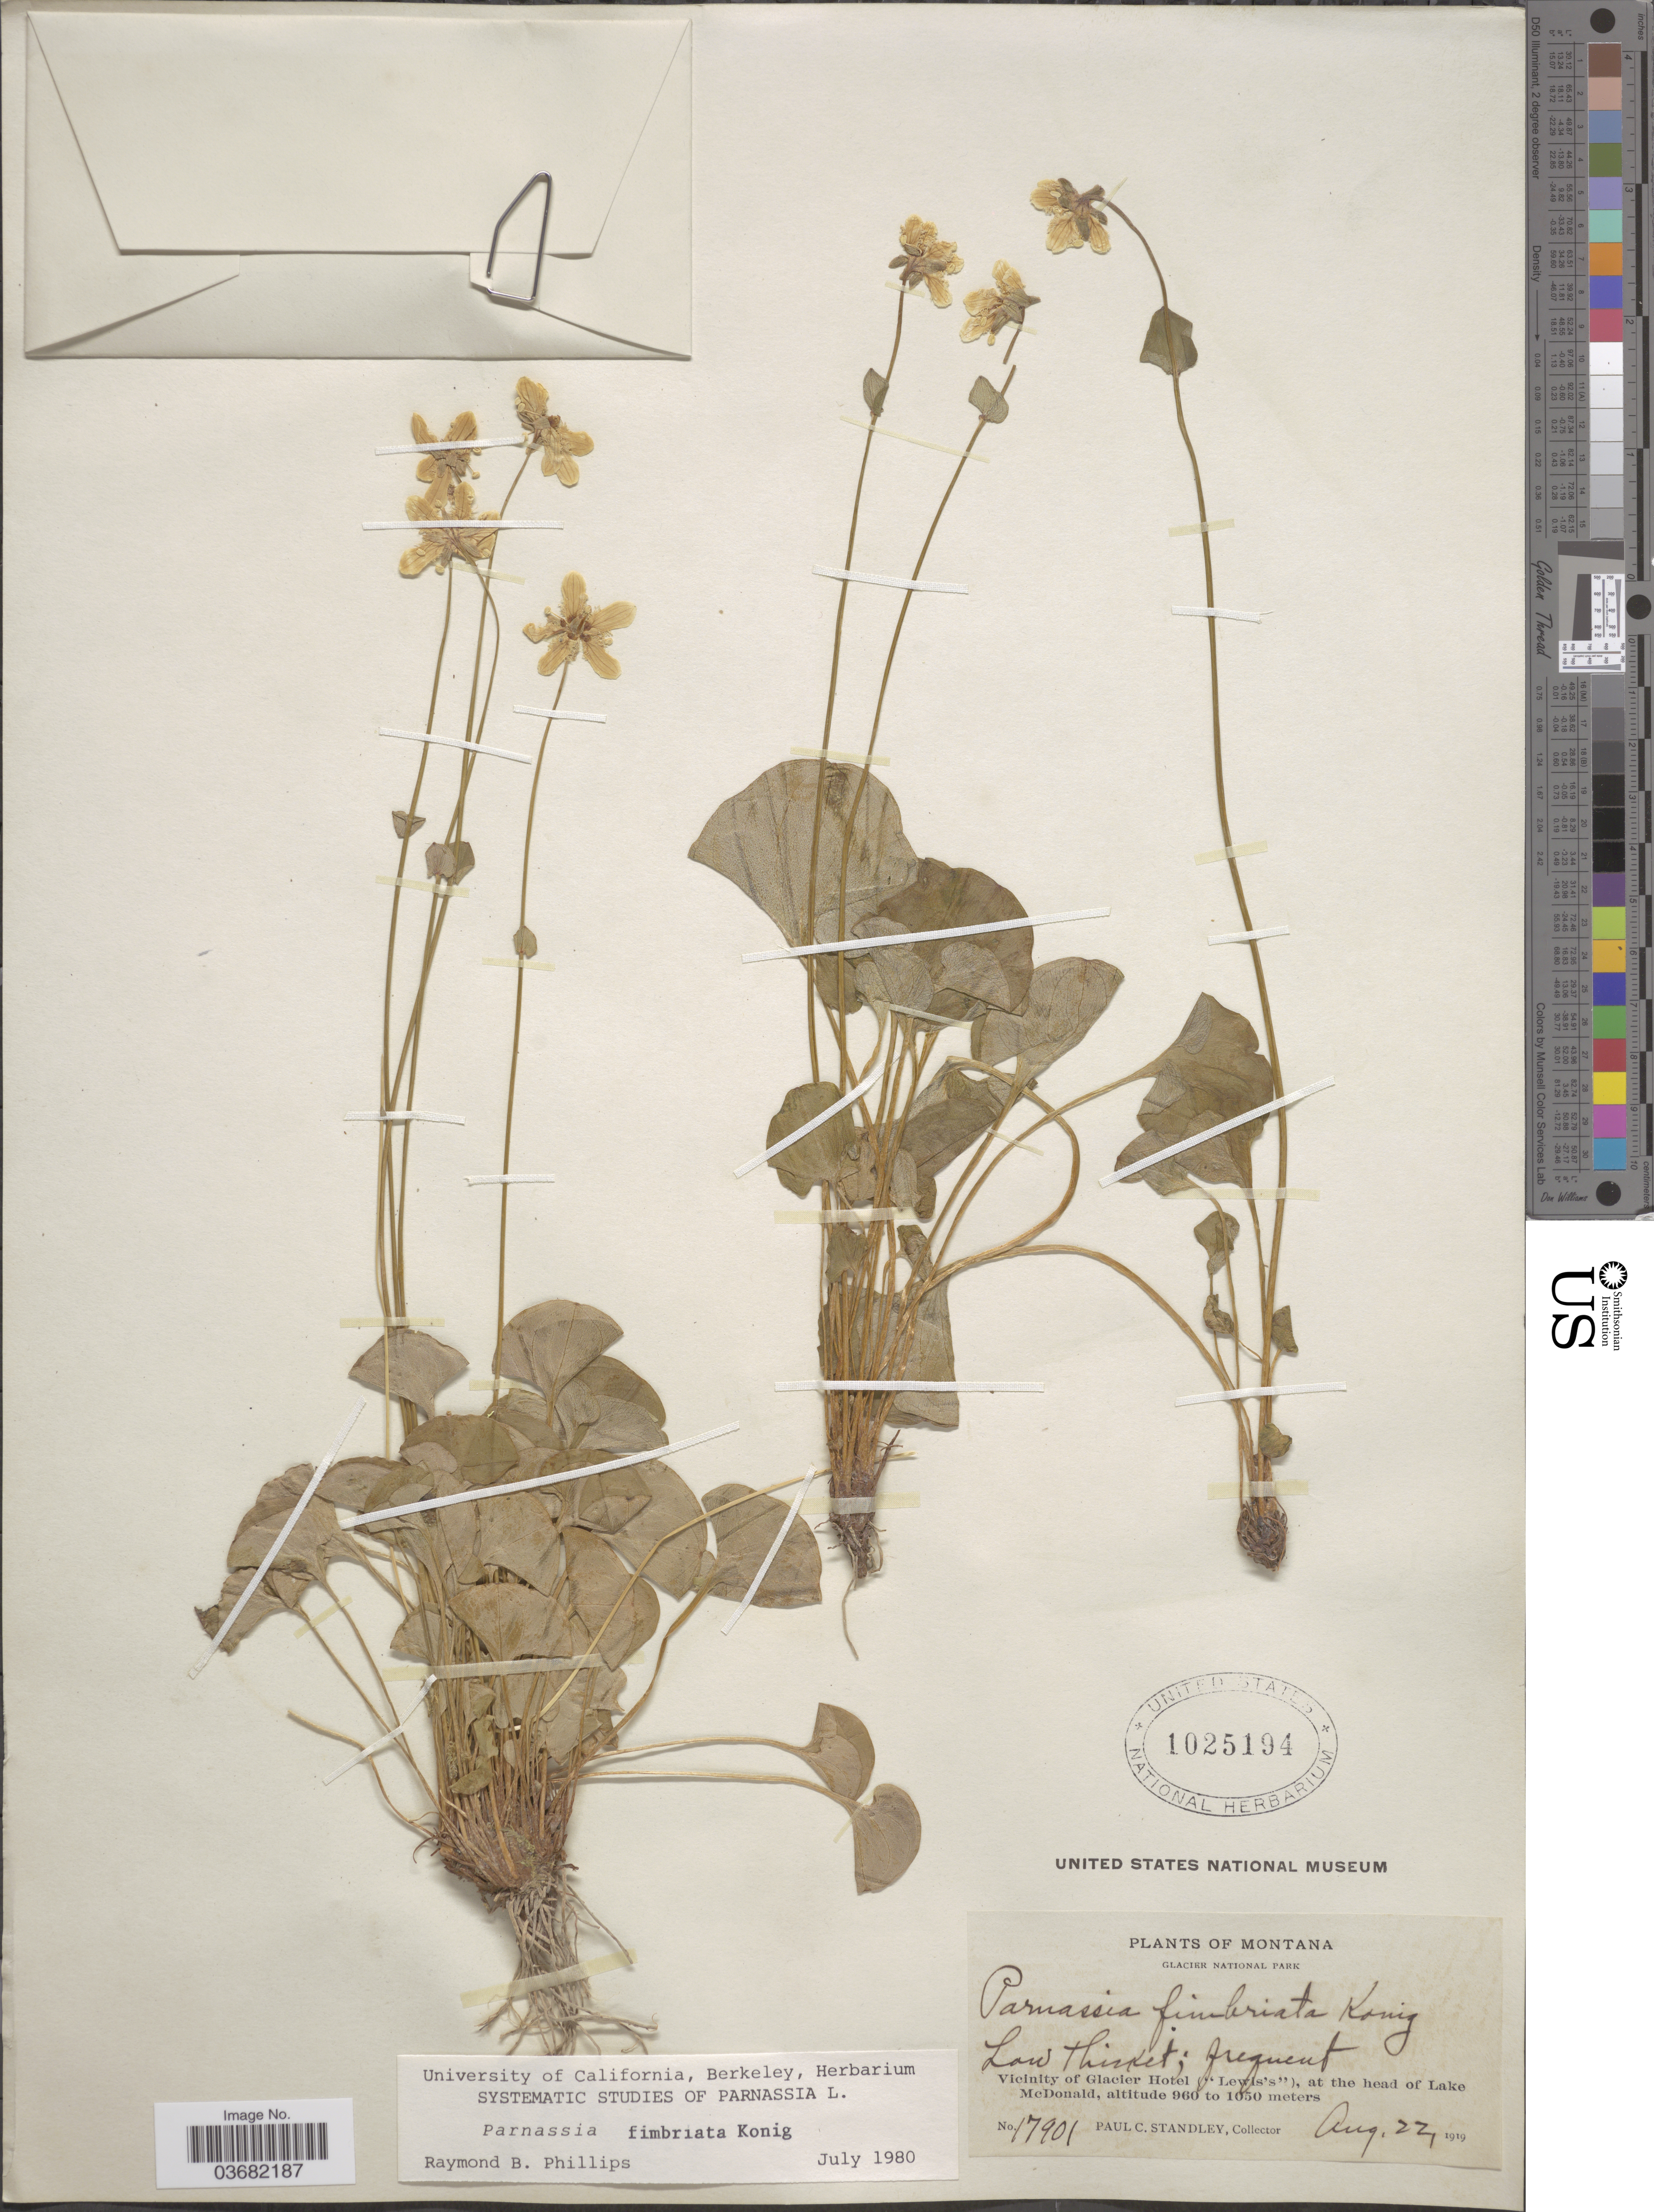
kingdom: Plantae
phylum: Tracheophyta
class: Magnoliopsida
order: Celastrales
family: Parnassiaceae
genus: Parnassia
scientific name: Parnassia fimbriata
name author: K.D. Koenig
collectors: P. C. Standley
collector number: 17901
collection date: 1919-08-22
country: United States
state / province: Montana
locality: Glacier National Park. Vicinity of Glacier Hotel ("Lewis's"), at the head of Lake McDonald.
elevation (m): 960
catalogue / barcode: US 1025194